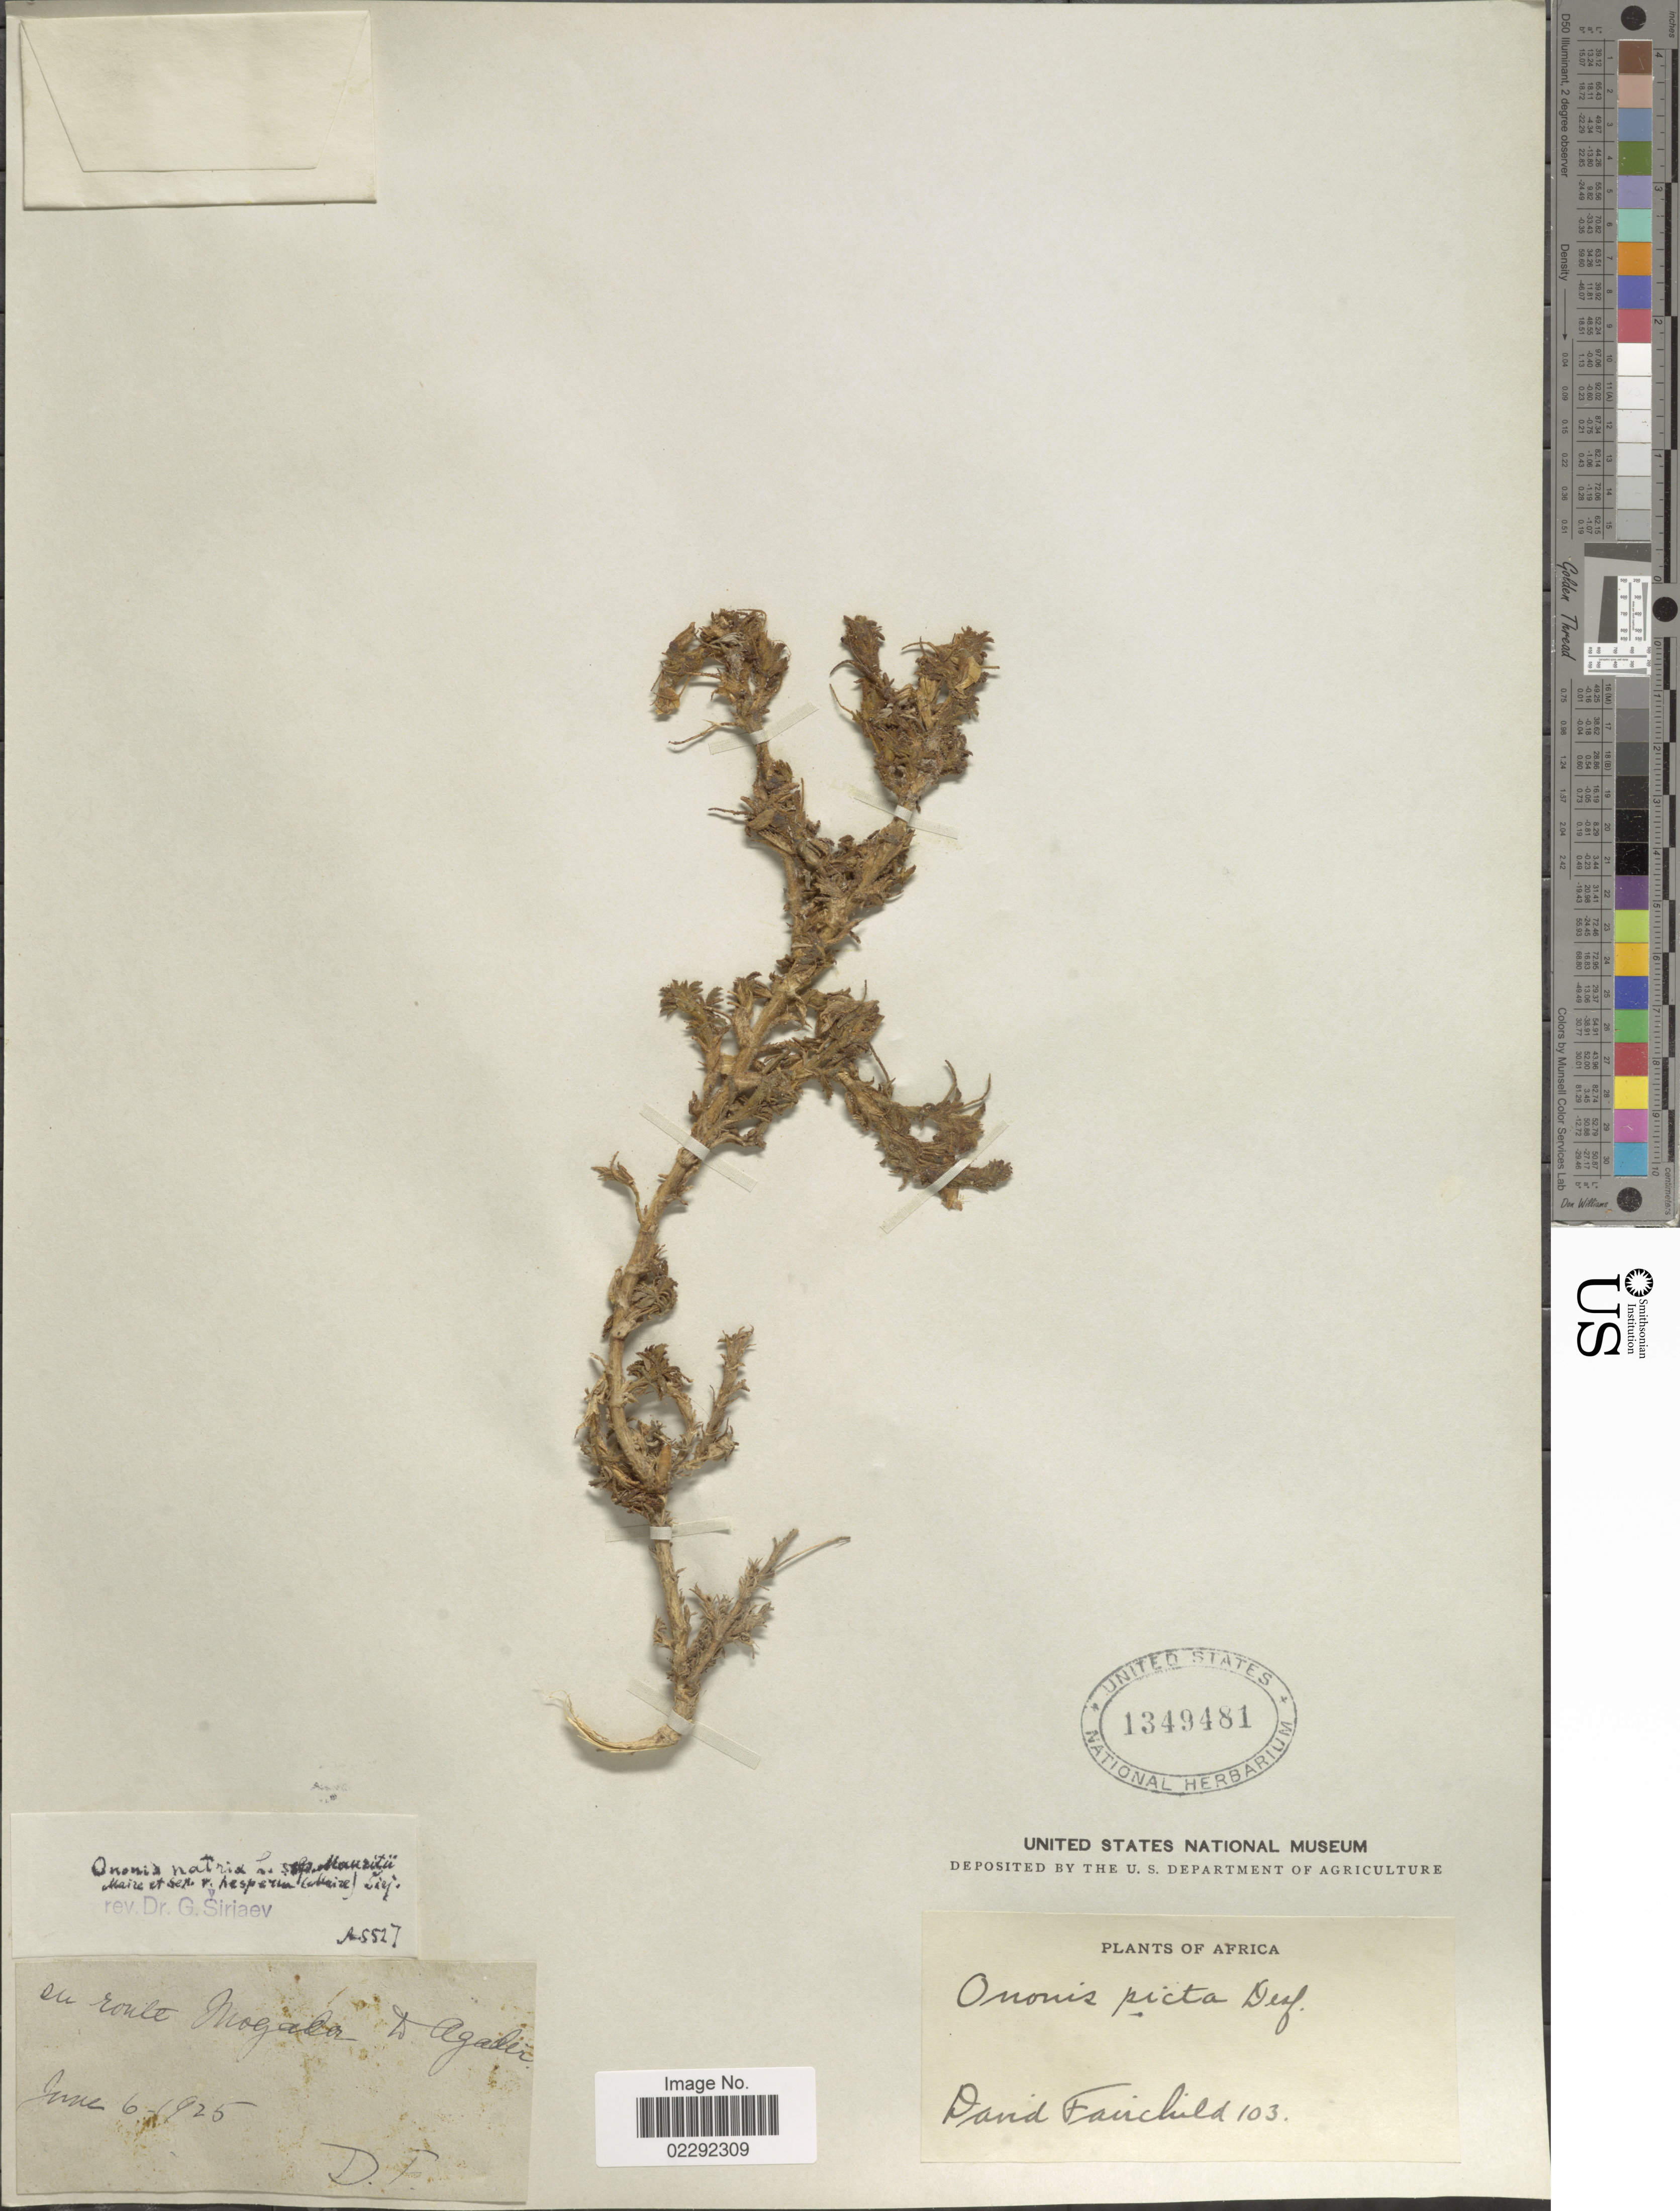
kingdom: Plantae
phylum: Tracheophyta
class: Magnoliopsida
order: Fabales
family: Fabaceae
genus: Ononis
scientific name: Ononis natrix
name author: L.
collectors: D. Fairchild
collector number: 103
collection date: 1925-06-06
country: Morocco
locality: Africa. En route Mogador & Agadir.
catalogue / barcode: US 1349481